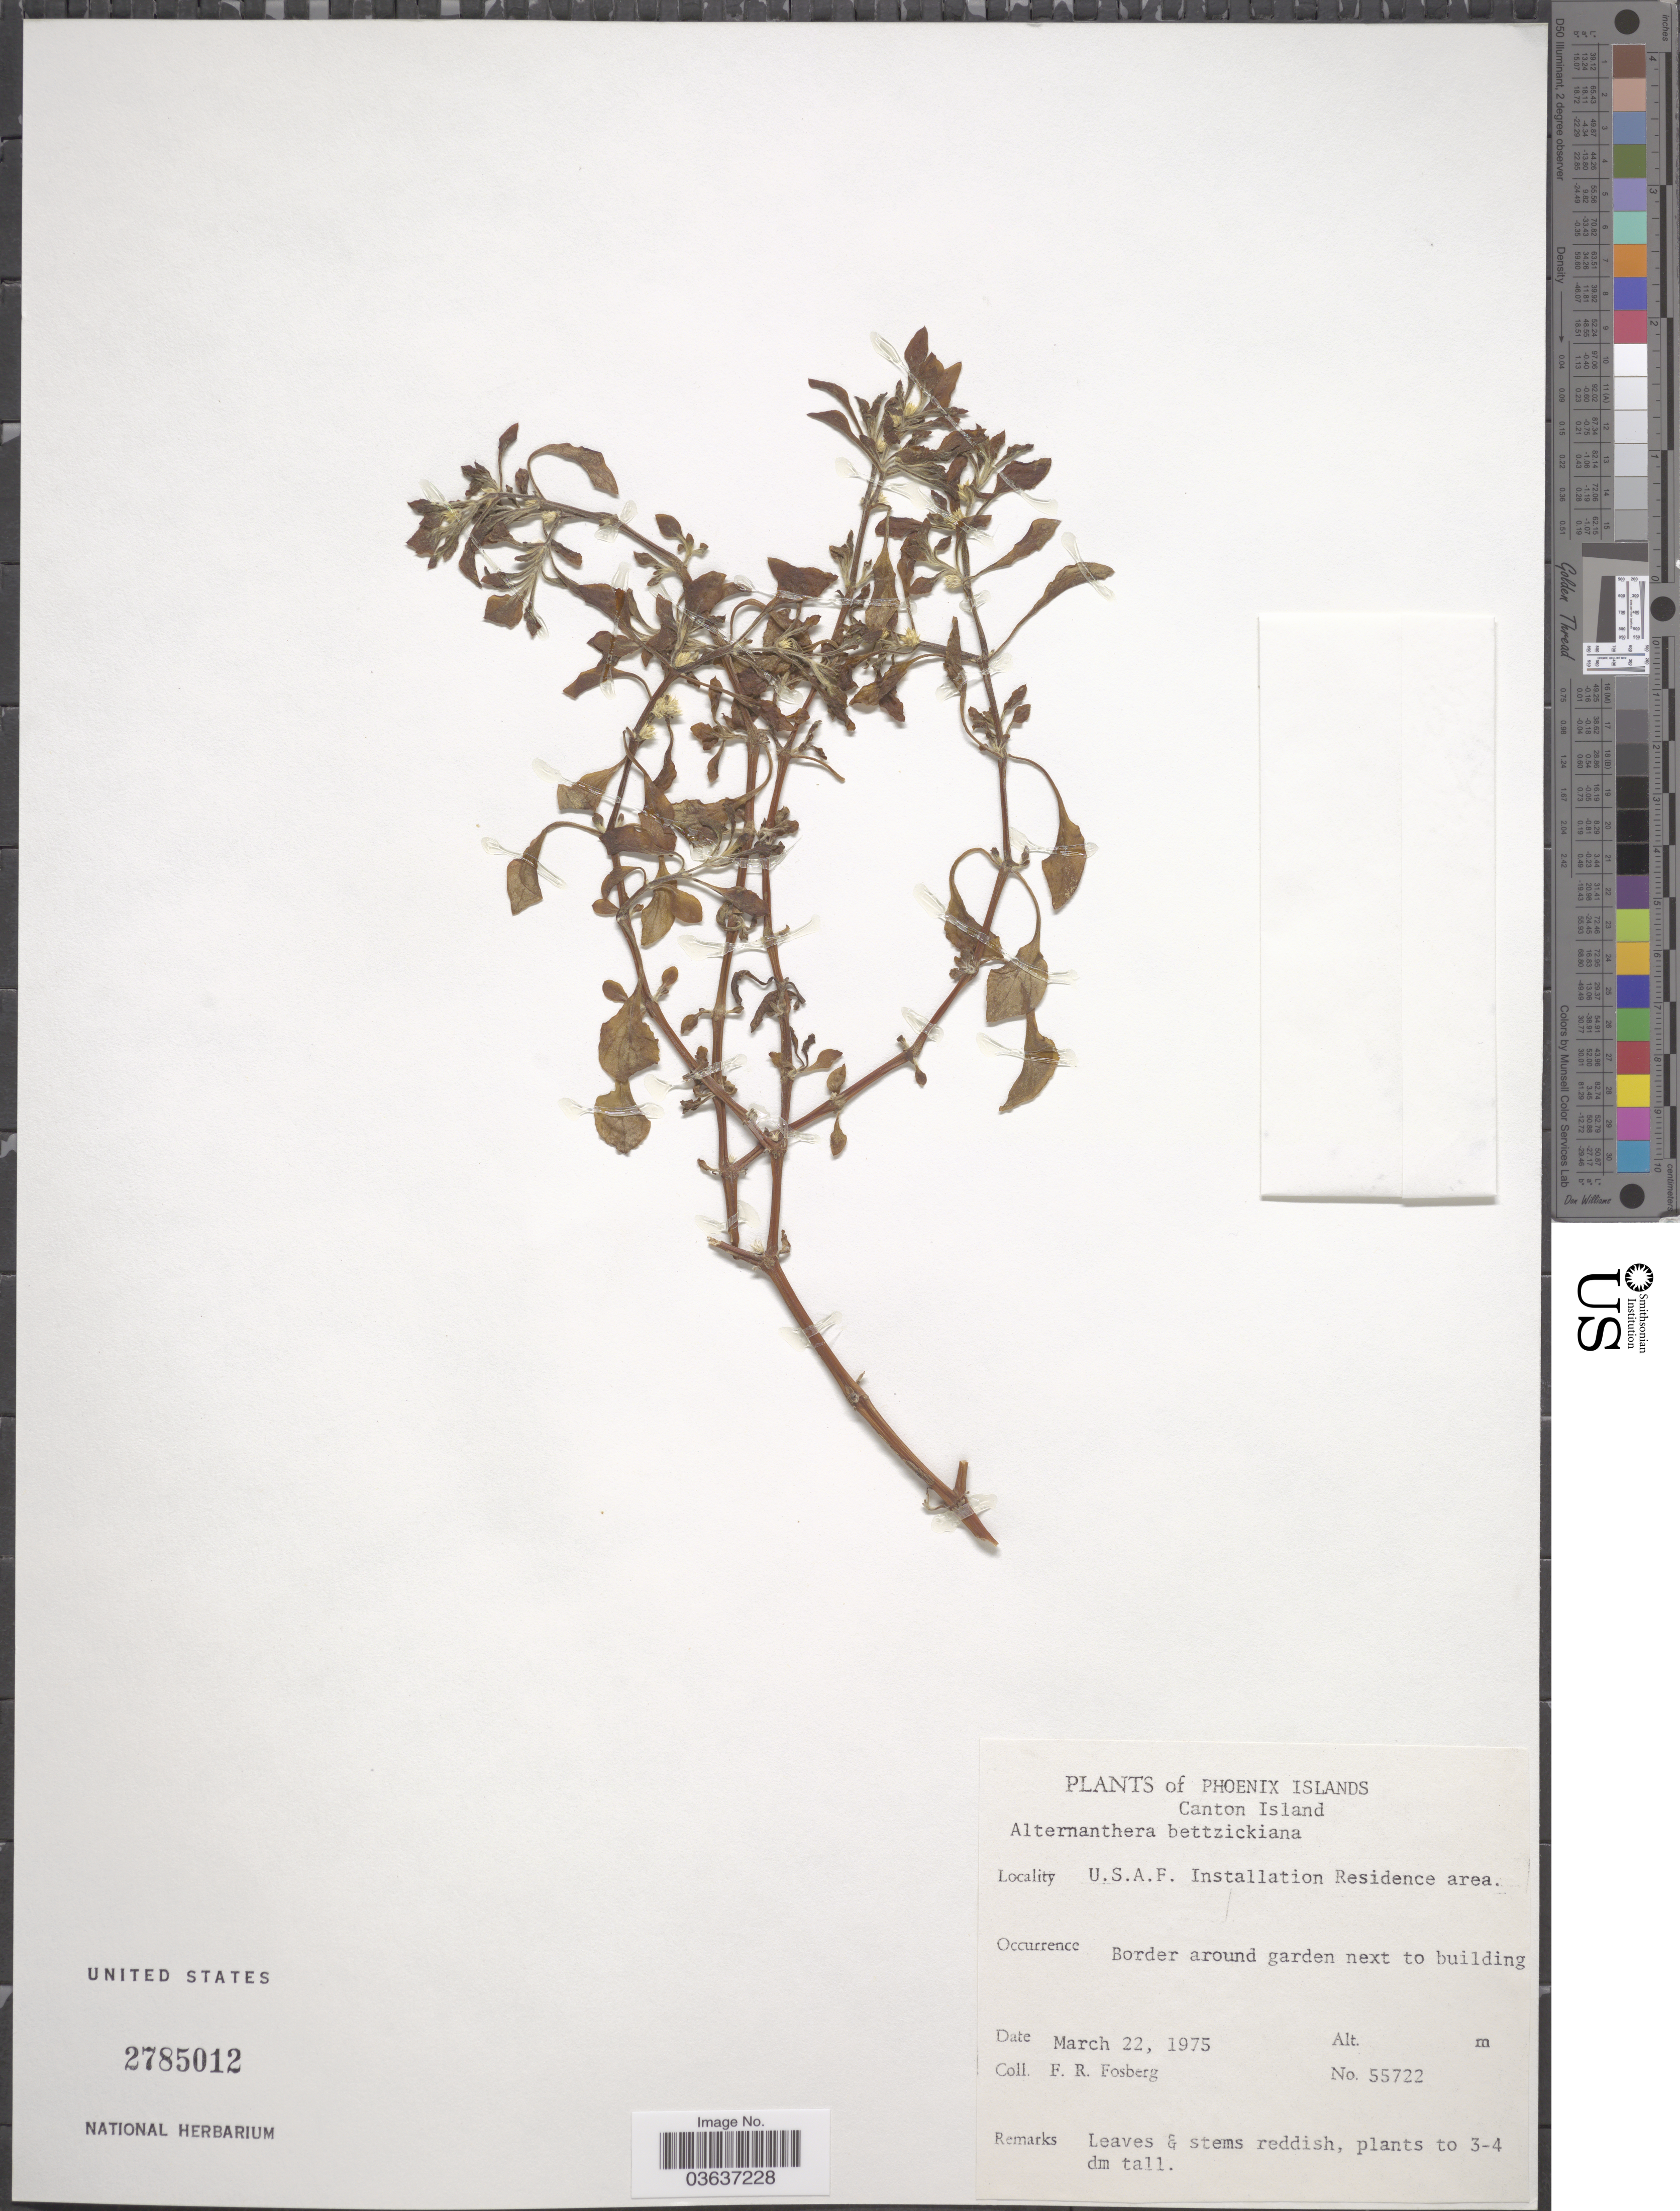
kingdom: Plantae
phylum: Tracheophyta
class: Magnoliopsida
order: Caryophyllales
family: Amaranthaceae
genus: Alternanthera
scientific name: Alternanthera bettzickiana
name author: (Regel) G. Nicholson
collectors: F. R. Fosberg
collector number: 55722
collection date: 1975-03-22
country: Kiribati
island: Kanton [Canton] Atoll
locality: Phoenix Islands. Canton Island. U. S. A. F. Installation Residence area. Border around garden next to building.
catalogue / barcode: US 2785012